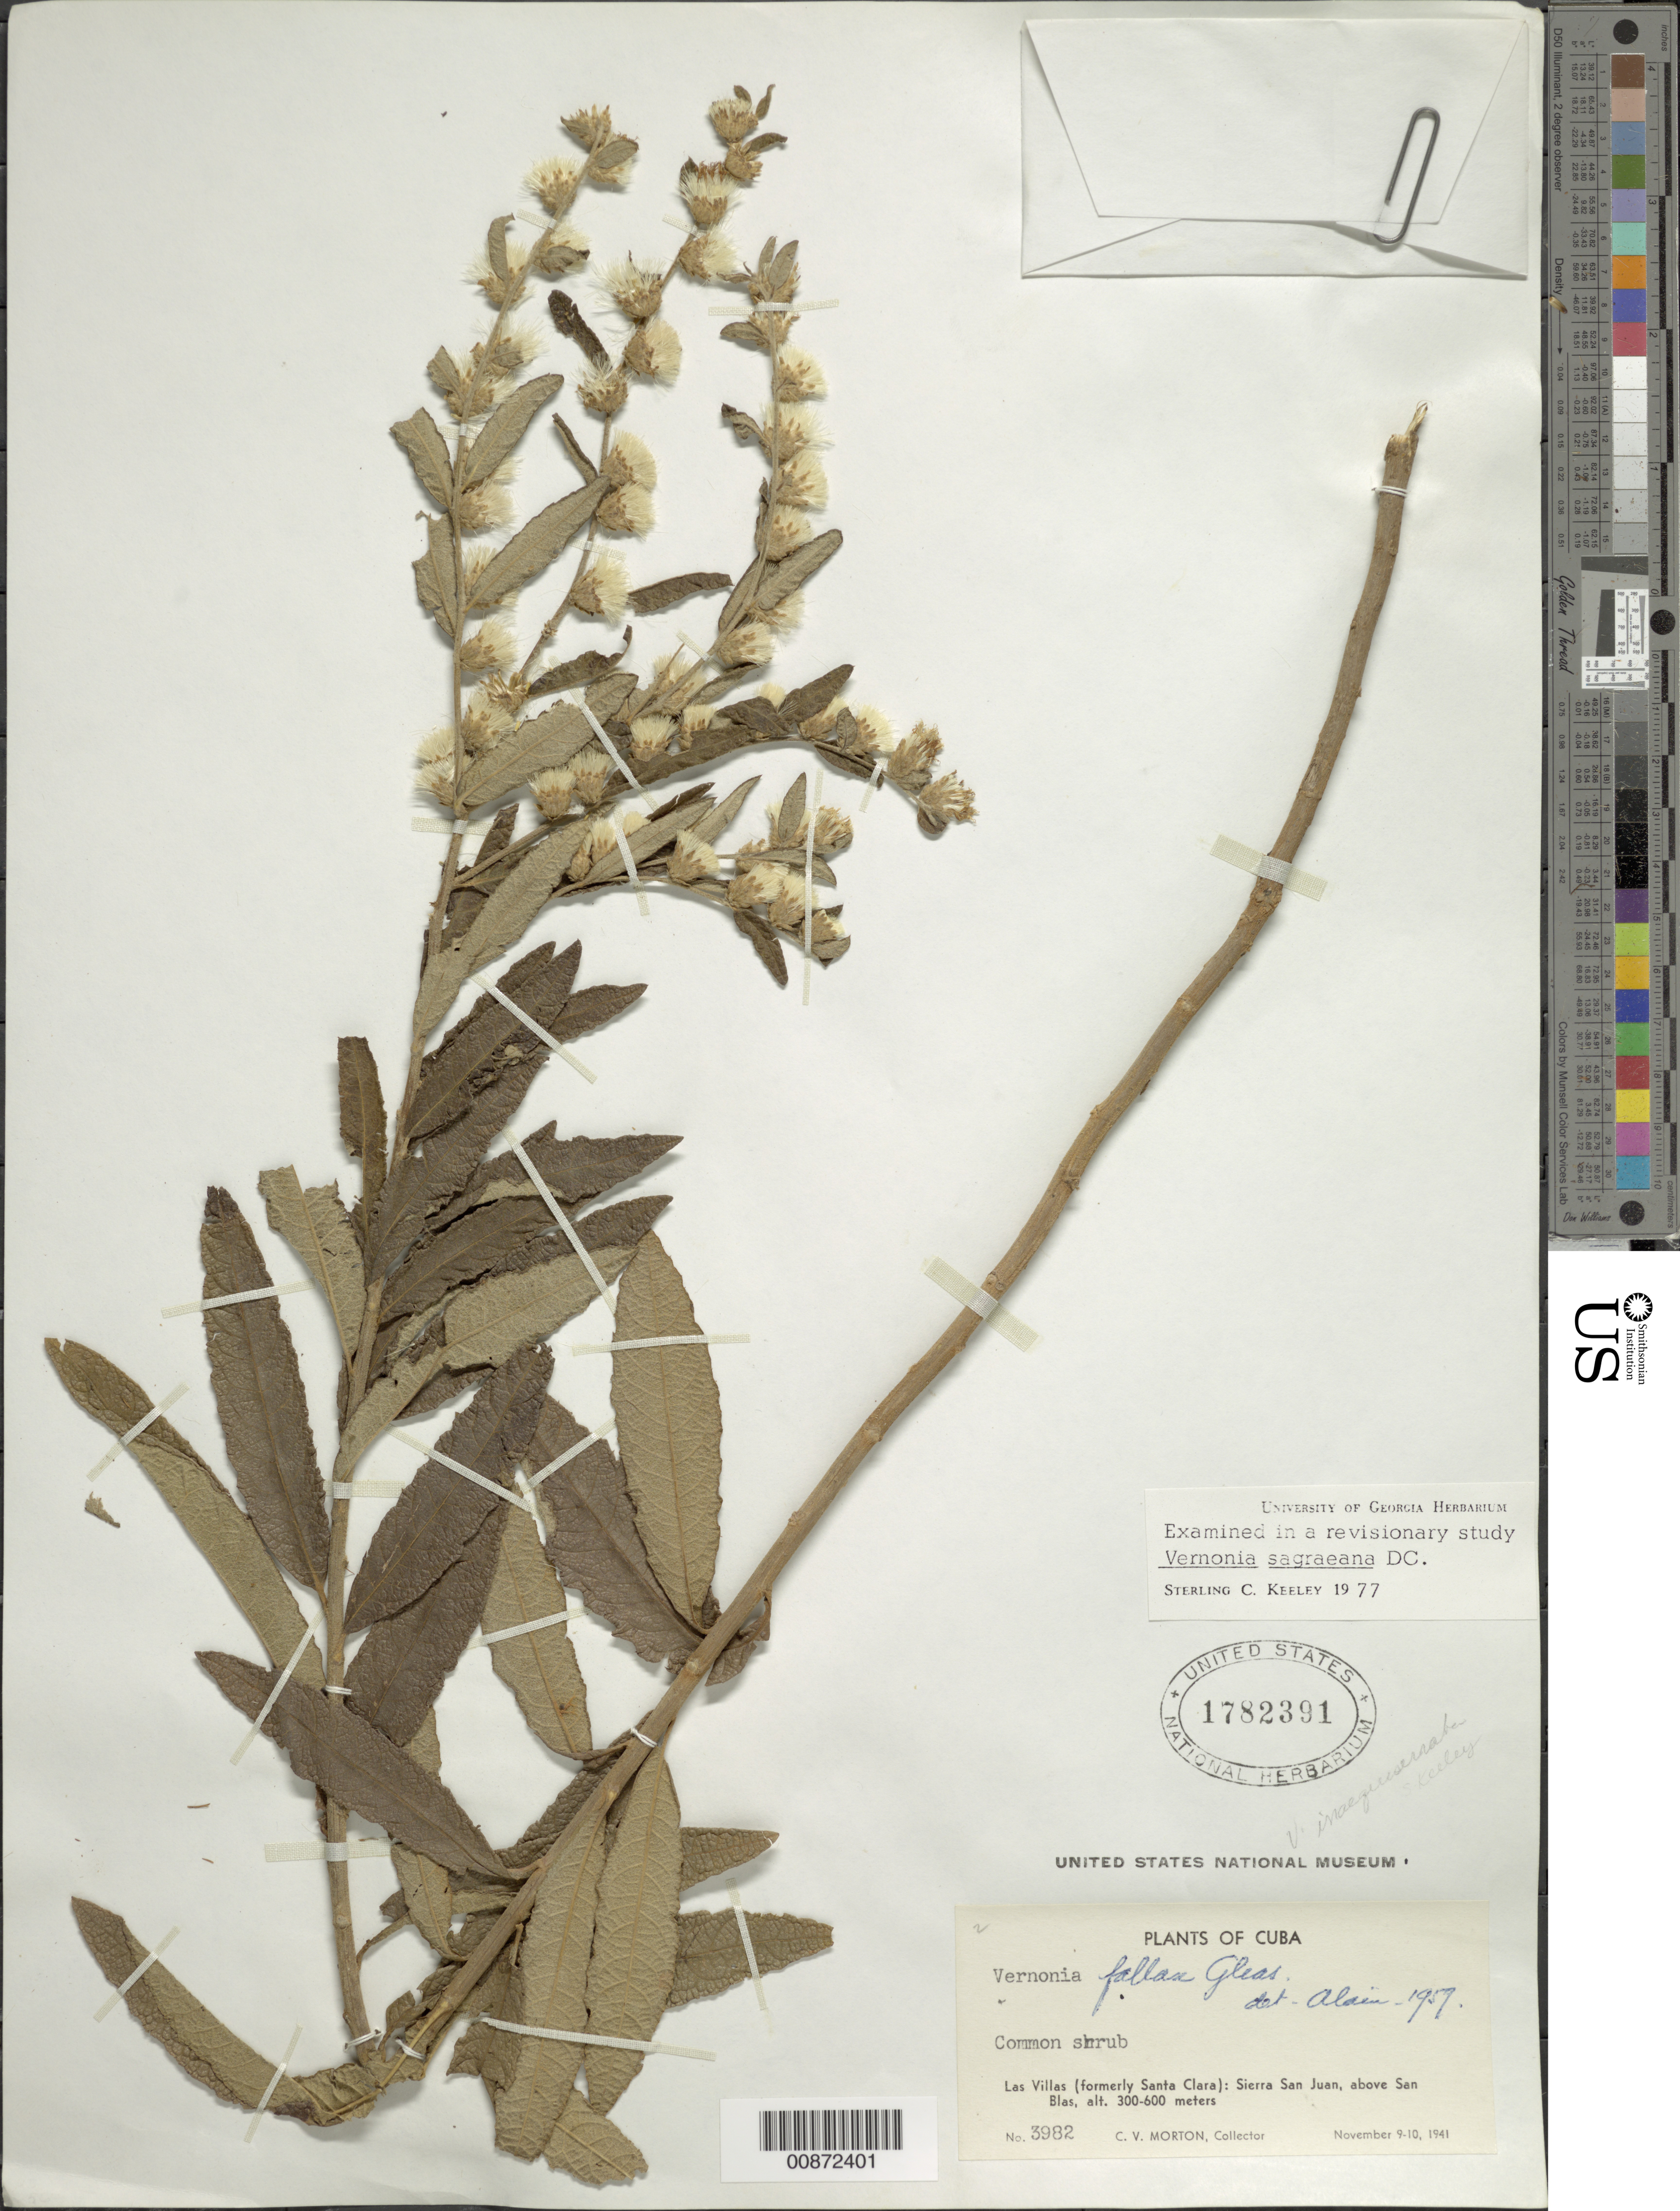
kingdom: Plantae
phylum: Tracheophyta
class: Magnoliopsida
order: Asterales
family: Asteraceae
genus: Lepidaploa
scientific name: Lepidaploa sagraeana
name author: (DC.) H. Rob.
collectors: C. V. Morton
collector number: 3982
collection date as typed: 09 Nov 1941 to 10 Nov 1941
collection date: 1941-11-09/1941-11-10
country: Cuba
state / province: Las Villas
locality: Sierra San Juan, above San Bas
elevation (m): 300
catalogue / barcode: US 1782391